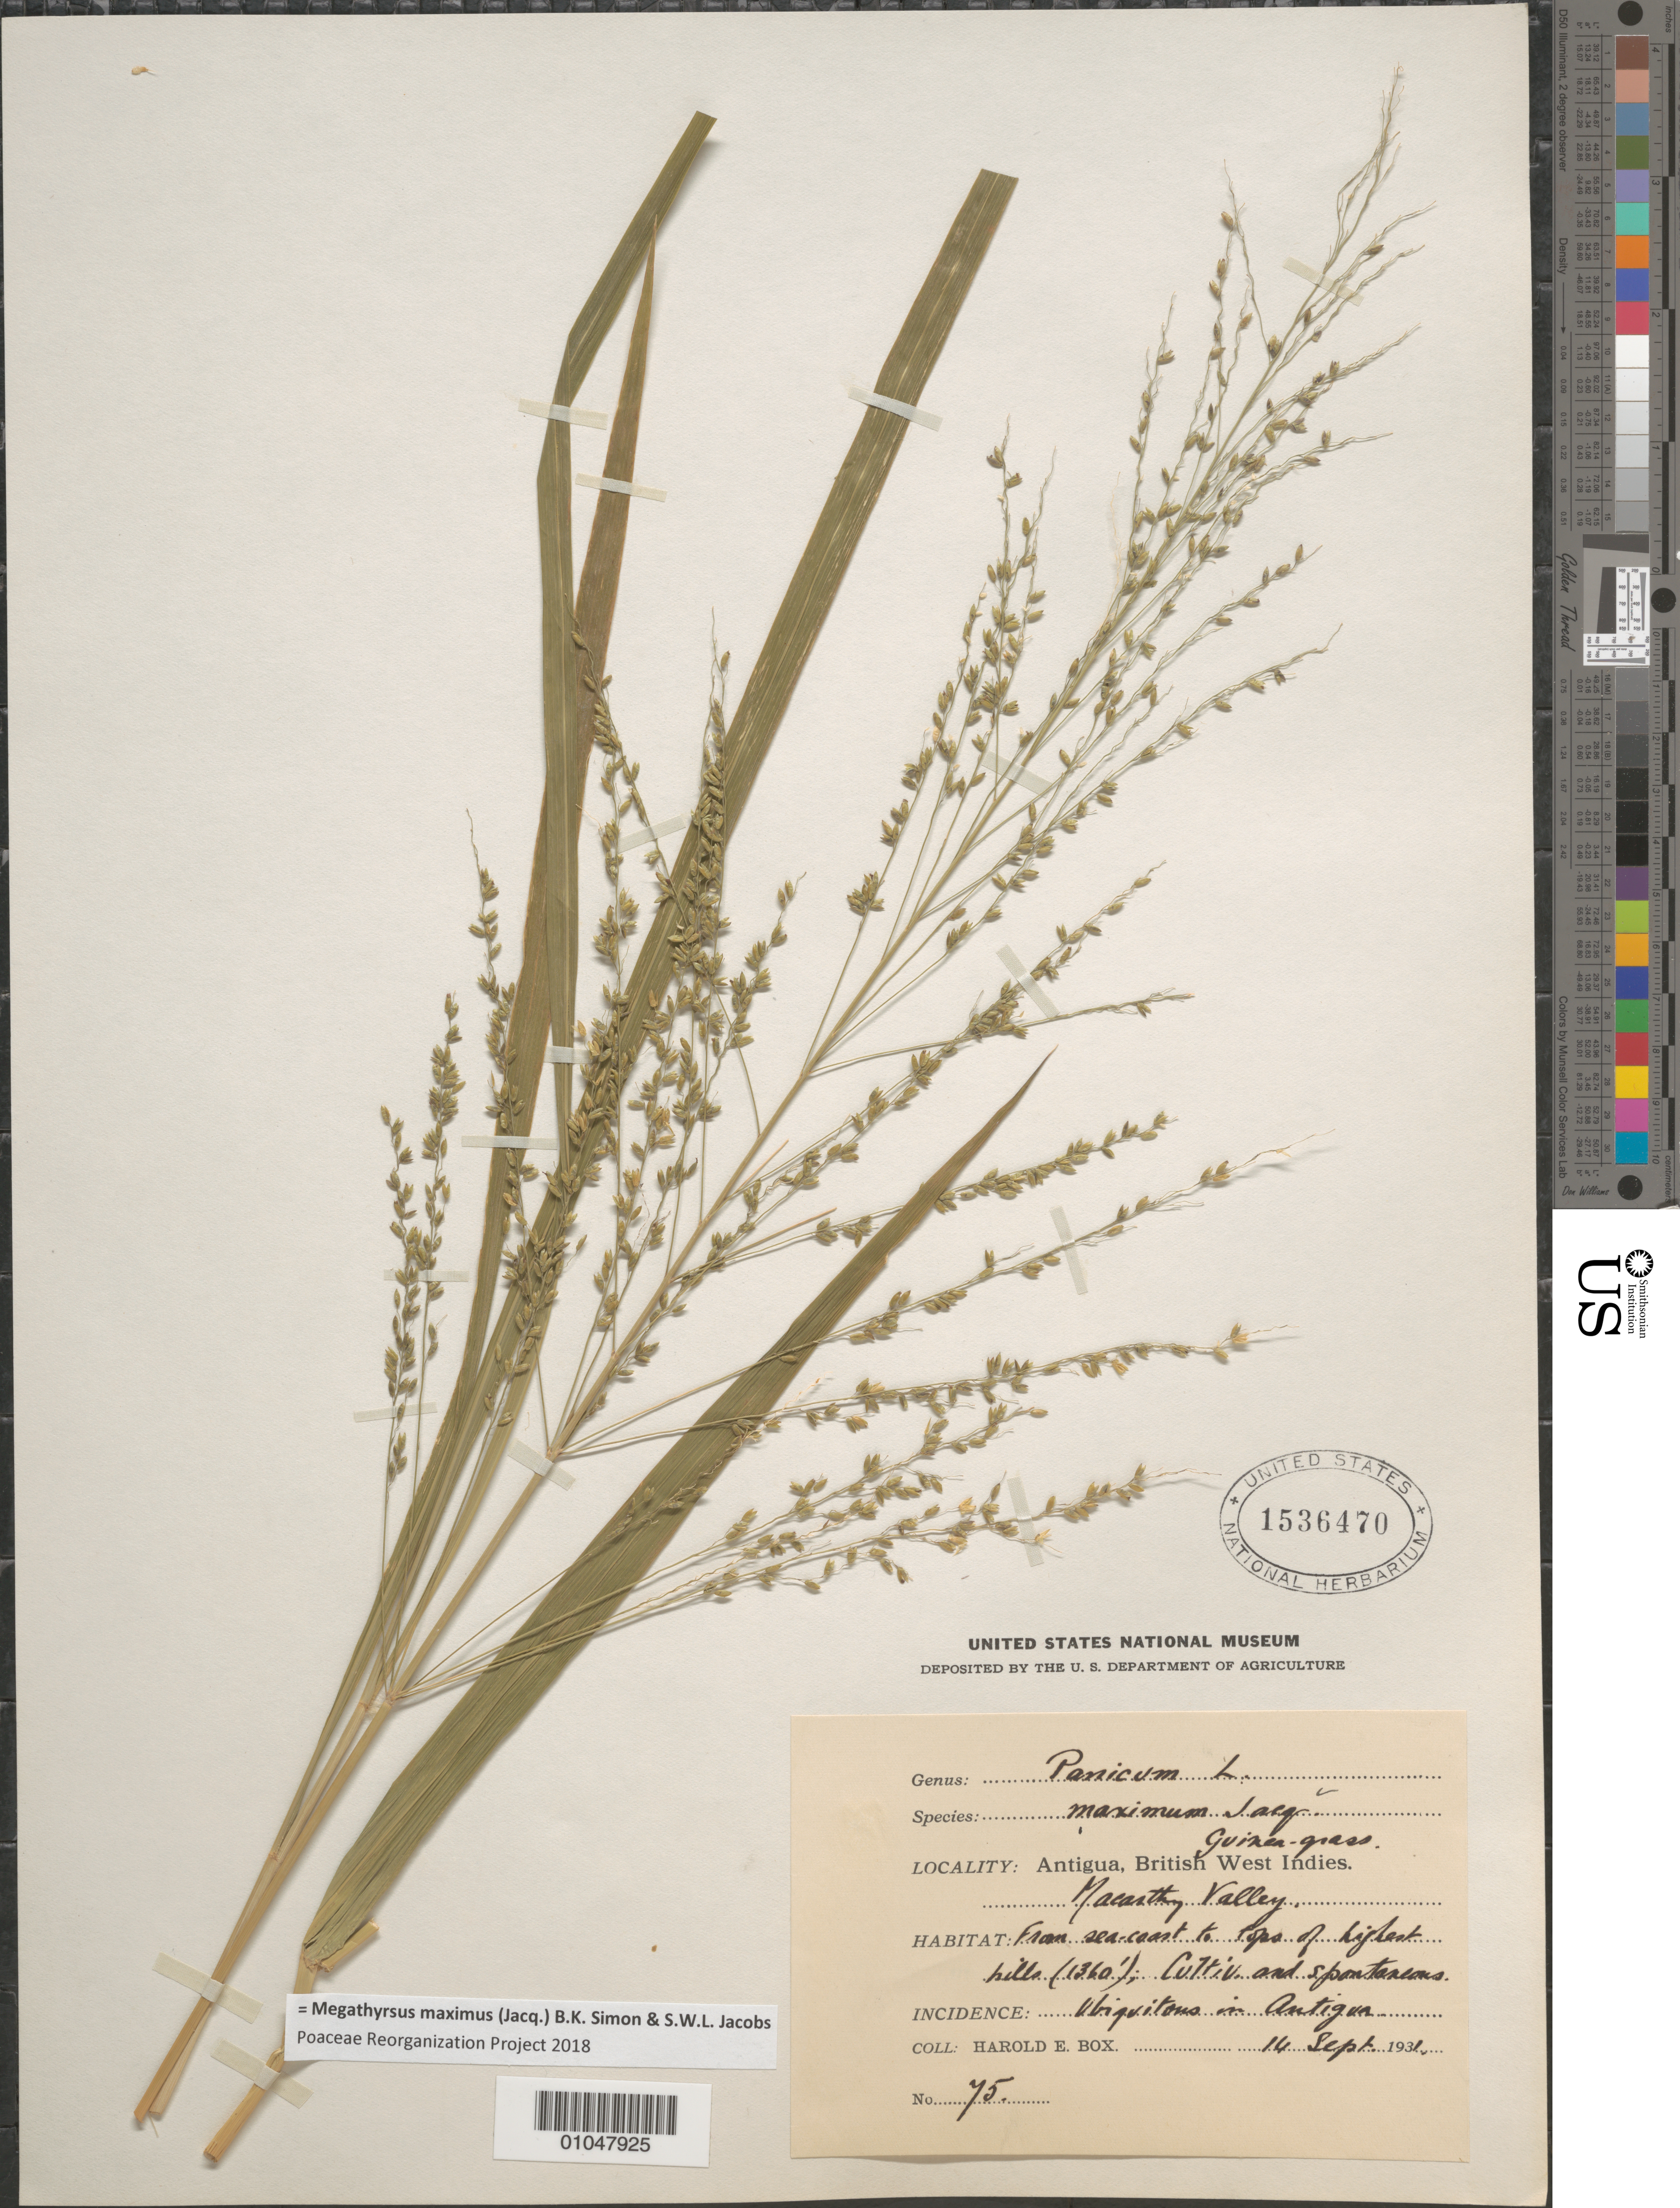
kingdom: Plantae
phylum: Tracheophyta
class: Liliopsida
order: Poales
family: Poaceae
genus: Panicum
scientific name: Panicum maximum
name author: Jacq.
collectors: H. E. Box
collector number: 75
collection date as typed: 14 Sep 1931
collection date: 1931-09-14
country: Antigua and Barbuda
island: Antigua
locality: MacCarthy Valley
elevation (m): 1360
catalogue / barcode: US 1536470